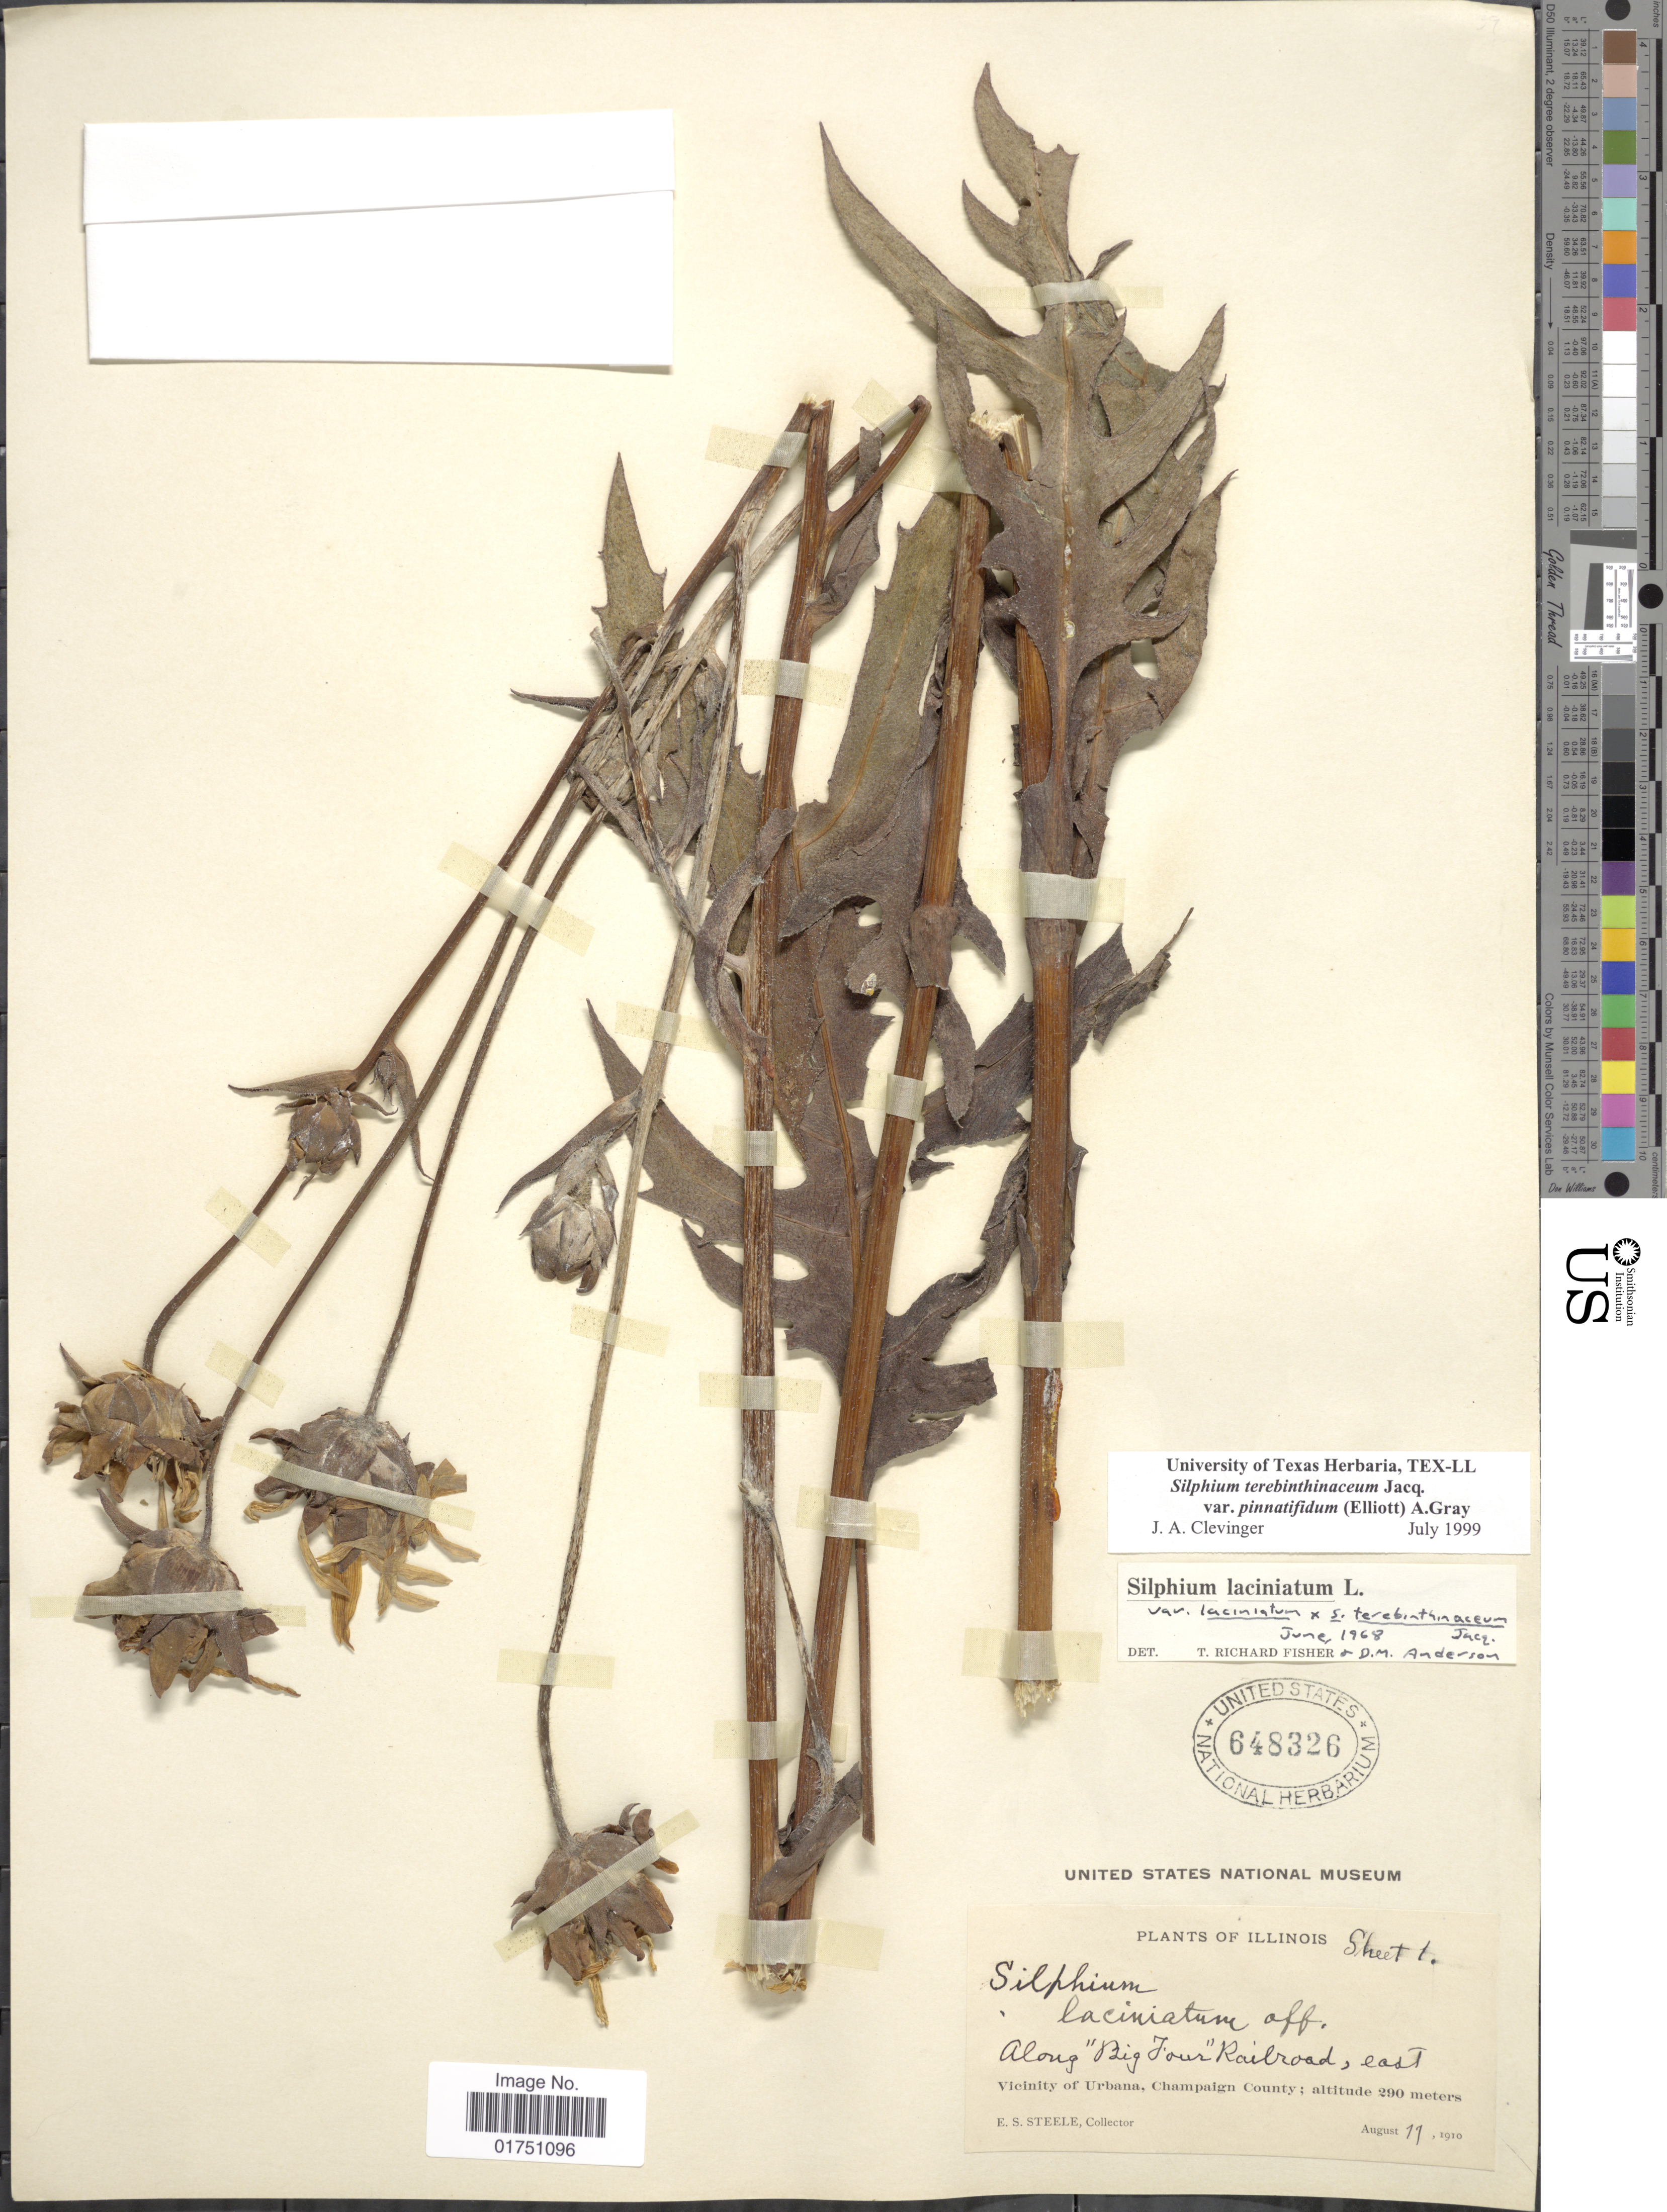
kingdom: Plantae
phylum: Tracheophyta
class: Magnoliopsida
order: Asterales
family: Asteraceae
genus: Silphium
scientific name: Silphium terebinthinaceum var. pinnatifidium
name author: (Elliott) A. Gray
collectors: E. Steele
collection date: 1910-08-11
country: United States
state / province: Illinois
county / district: Champaign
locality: Along "Big Four" railroad, east. Vicinity of Urbana, Champaign County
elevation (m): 290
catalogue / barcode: US 648326